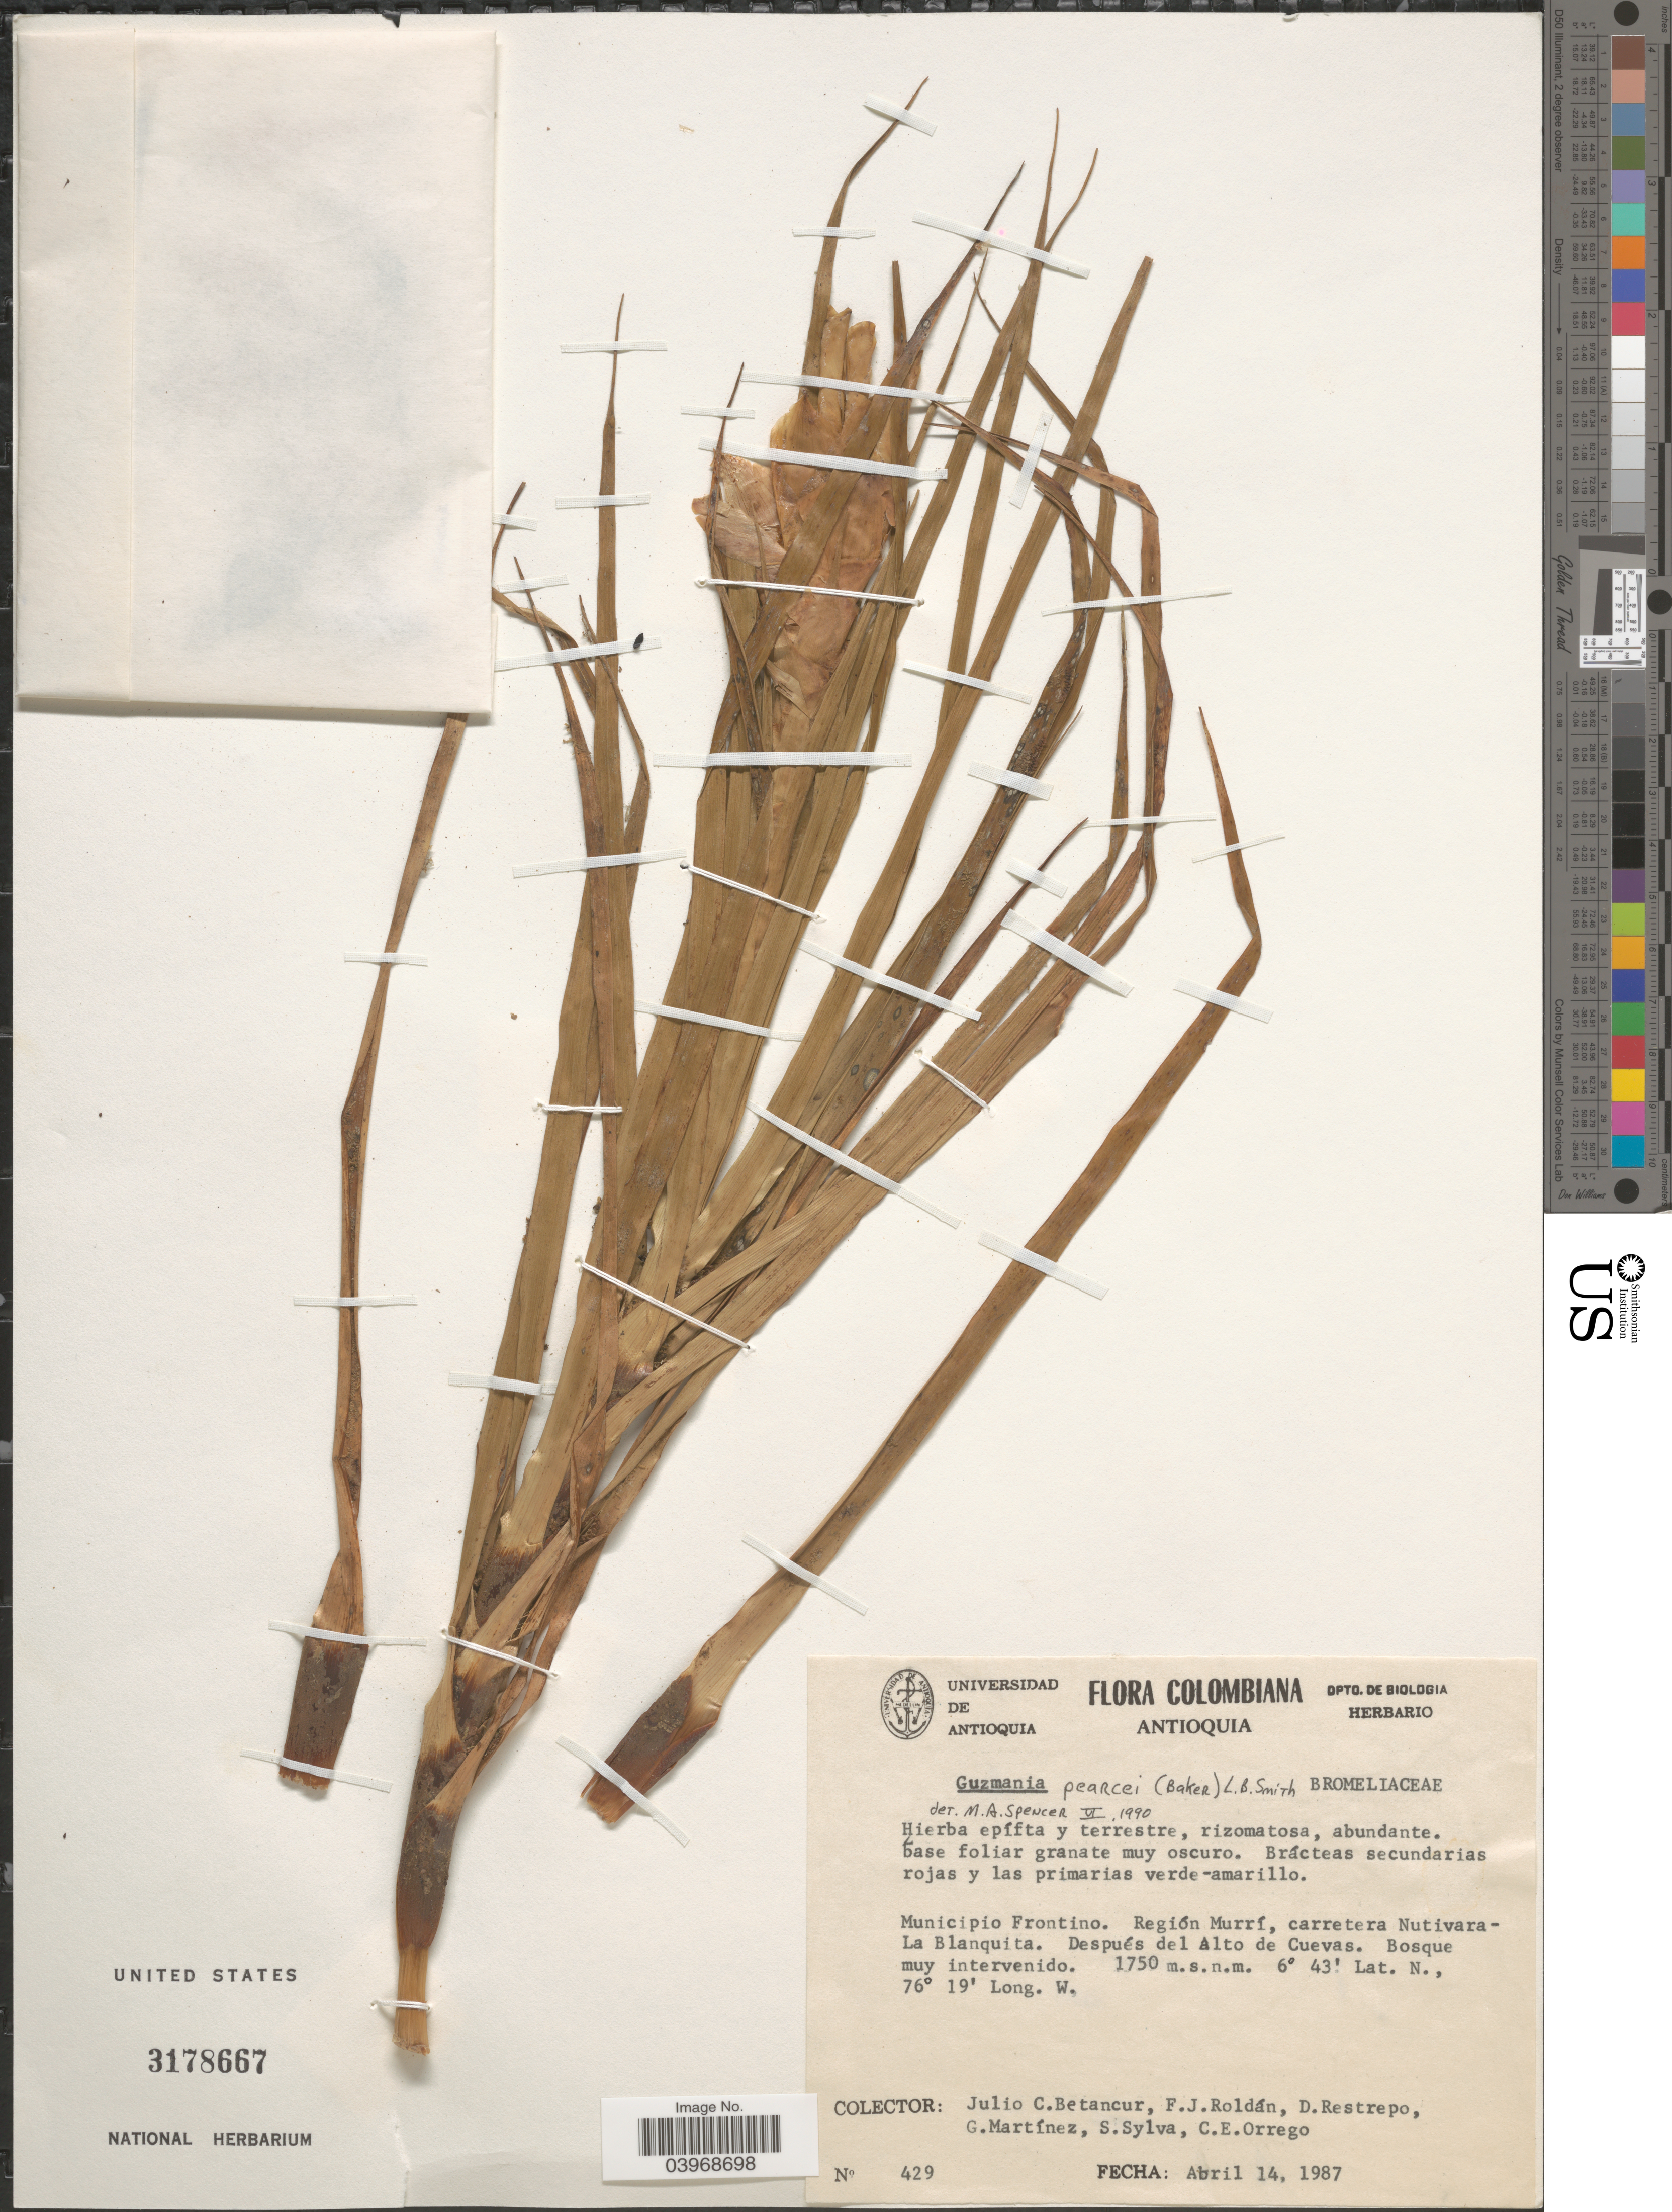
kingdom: Plantae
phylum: Tracheophyta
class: Liliopsida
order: Poales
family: Bromeliaceae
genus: Guzmania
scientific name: Guzmania pearcei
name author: L.B. Sm.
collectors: J. C. Betancur, F. J. Roldán, D. Restrepo, G. Martinez & et al.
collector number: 429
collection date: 1987-04-14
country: Colombia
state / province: Antioquia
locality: Municipio Frontino. Región Murrí, carretera Nutivara-La Blanquita. Después del Alto de Cuevas.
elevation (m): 1750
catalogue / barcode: US 3178667